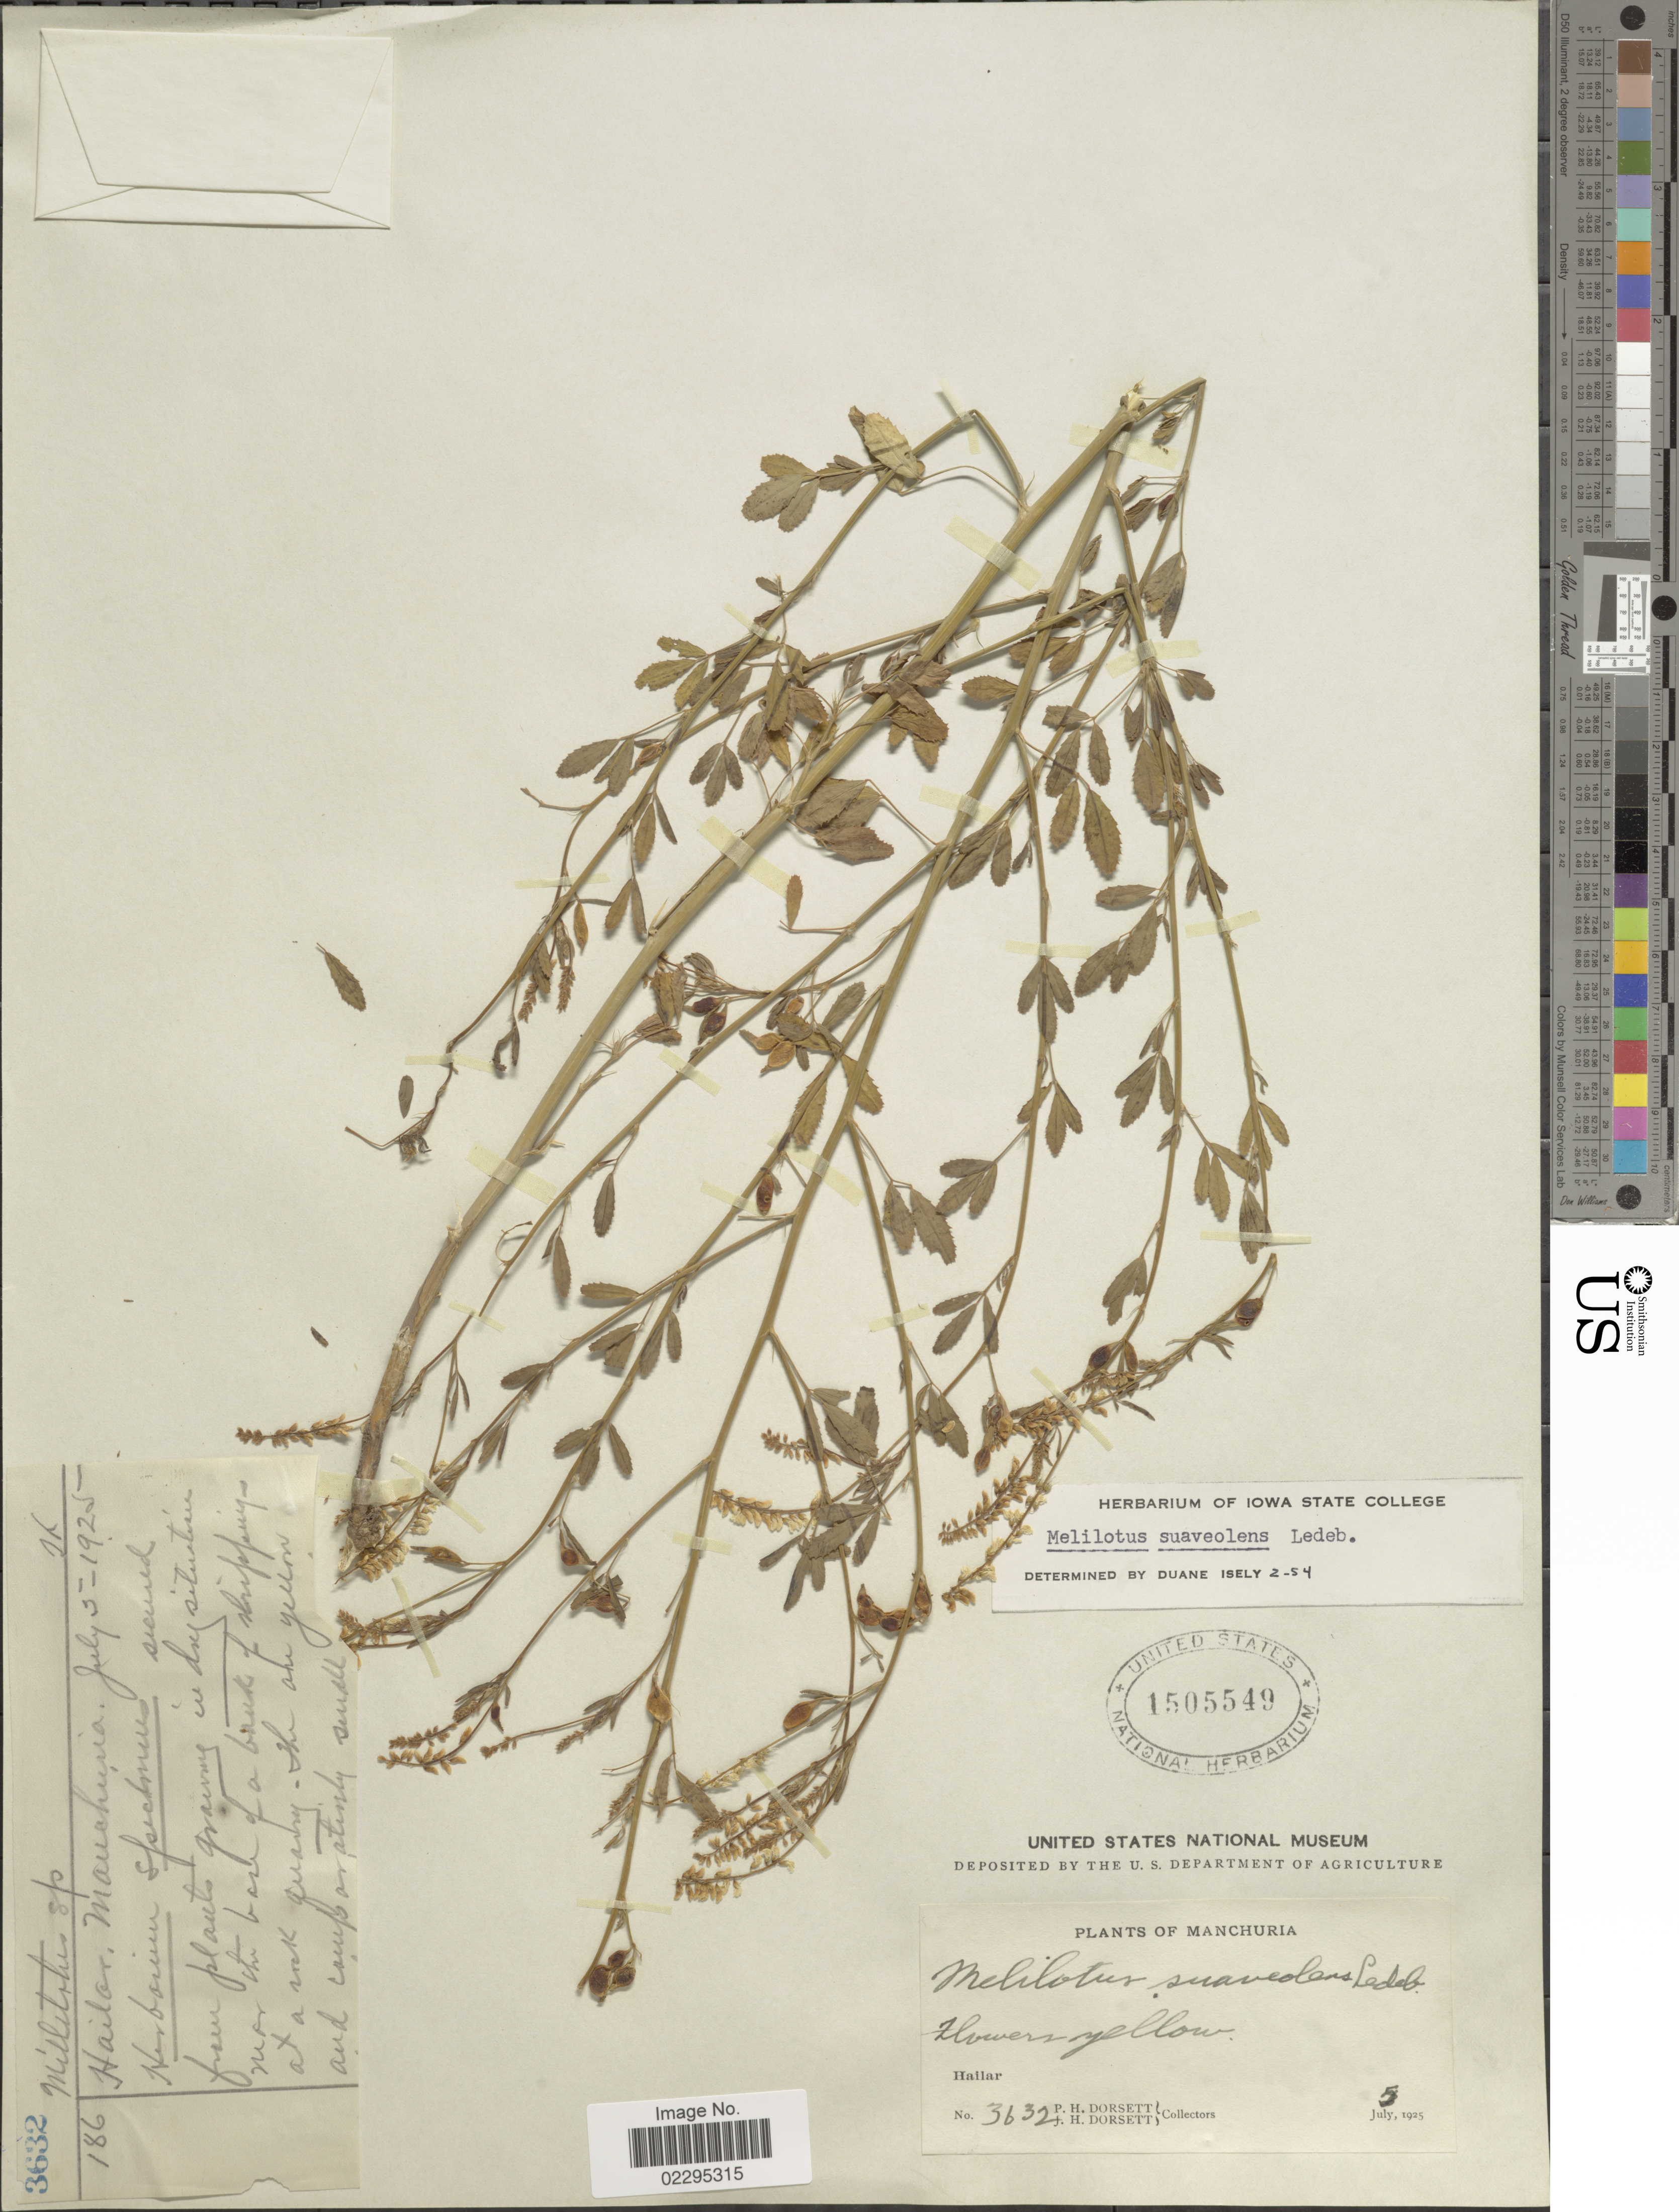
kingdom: Plantae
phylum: Tracheophyta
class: Magnoliopsida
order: Fabales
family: Fabaceae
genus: Melilotus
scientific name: Melilotus suaveolens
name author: Ledeb.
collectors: P. H. Dorsett & J. Dorsett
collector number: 3632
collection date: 1925-07-05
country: China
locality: Hallar, Manchuria.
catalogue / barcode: US 1505549